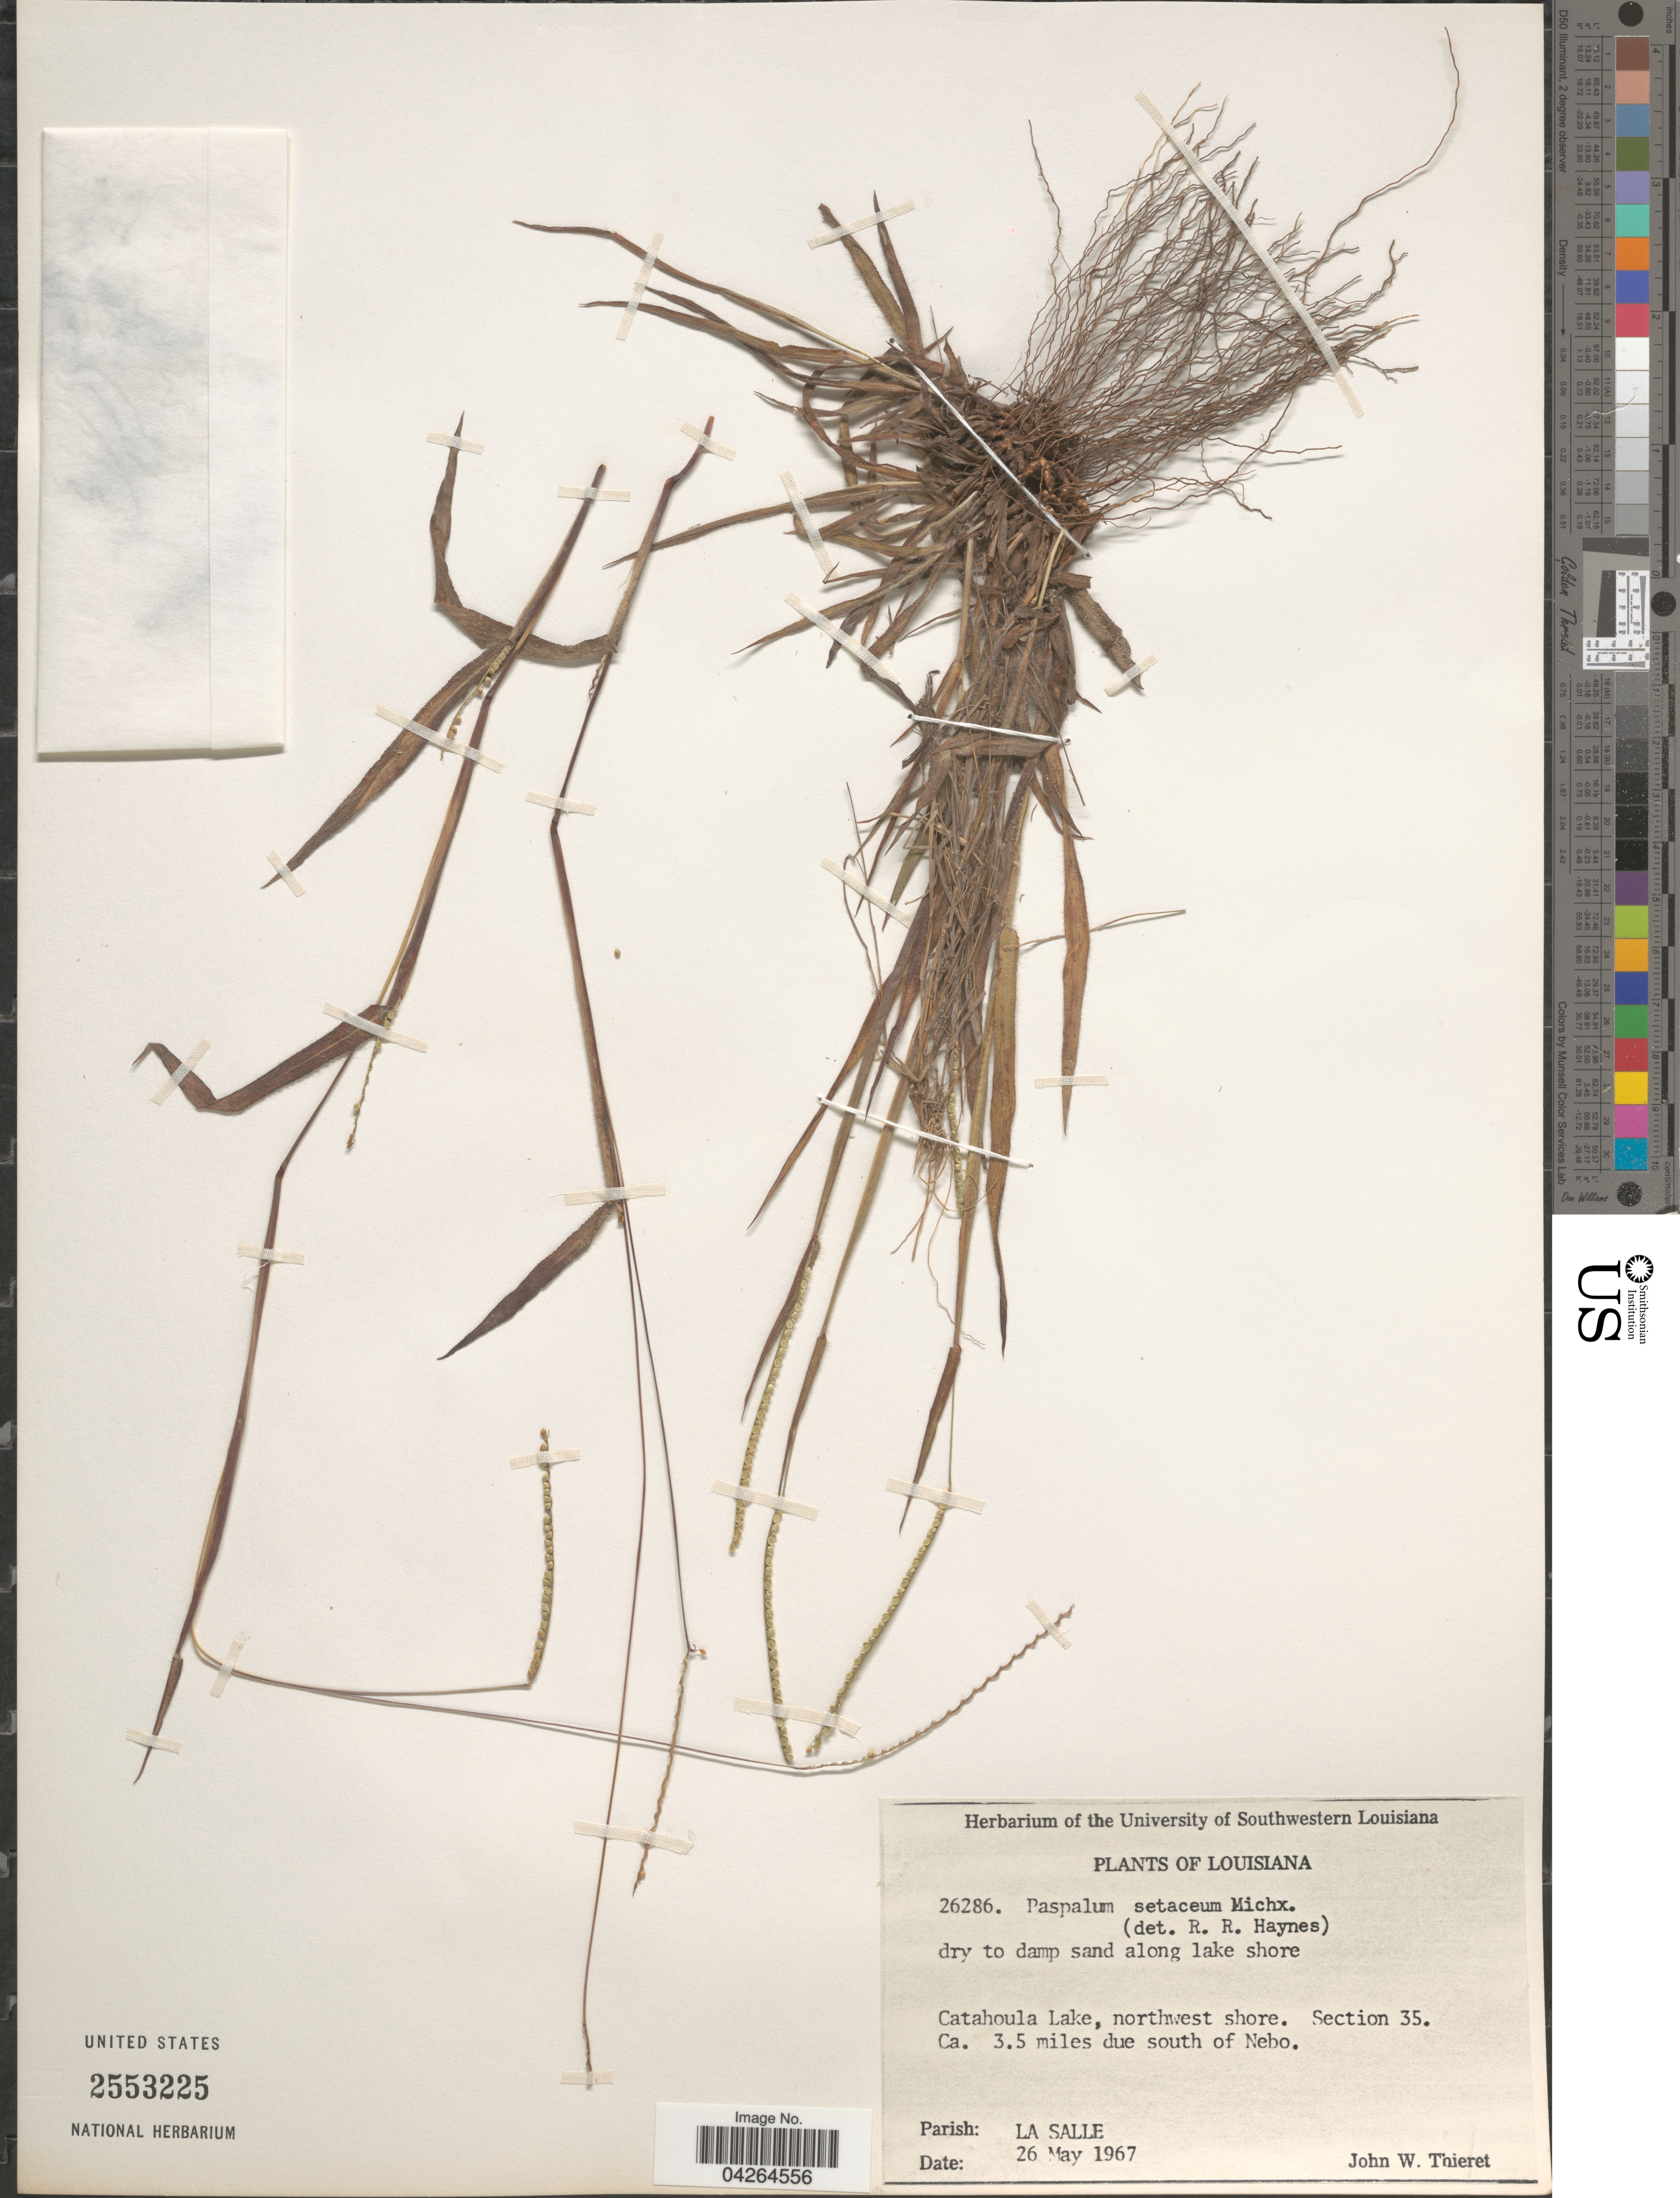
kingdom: Plantae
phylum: Tracheophyta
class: Liliopsida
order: Poales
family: Poaceae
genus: Paspalum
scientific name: Paspalum setaceum var. setaceum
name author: Michx.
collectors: J. W. Thieret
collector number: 26286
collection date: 1967-05-26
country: United States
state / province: Louisiana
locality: Catahoula Lake, northwest shore. Section 35. Ca. 3.5 miles due south of Nebo. Parish: La Salle.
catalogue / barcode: US 2553225